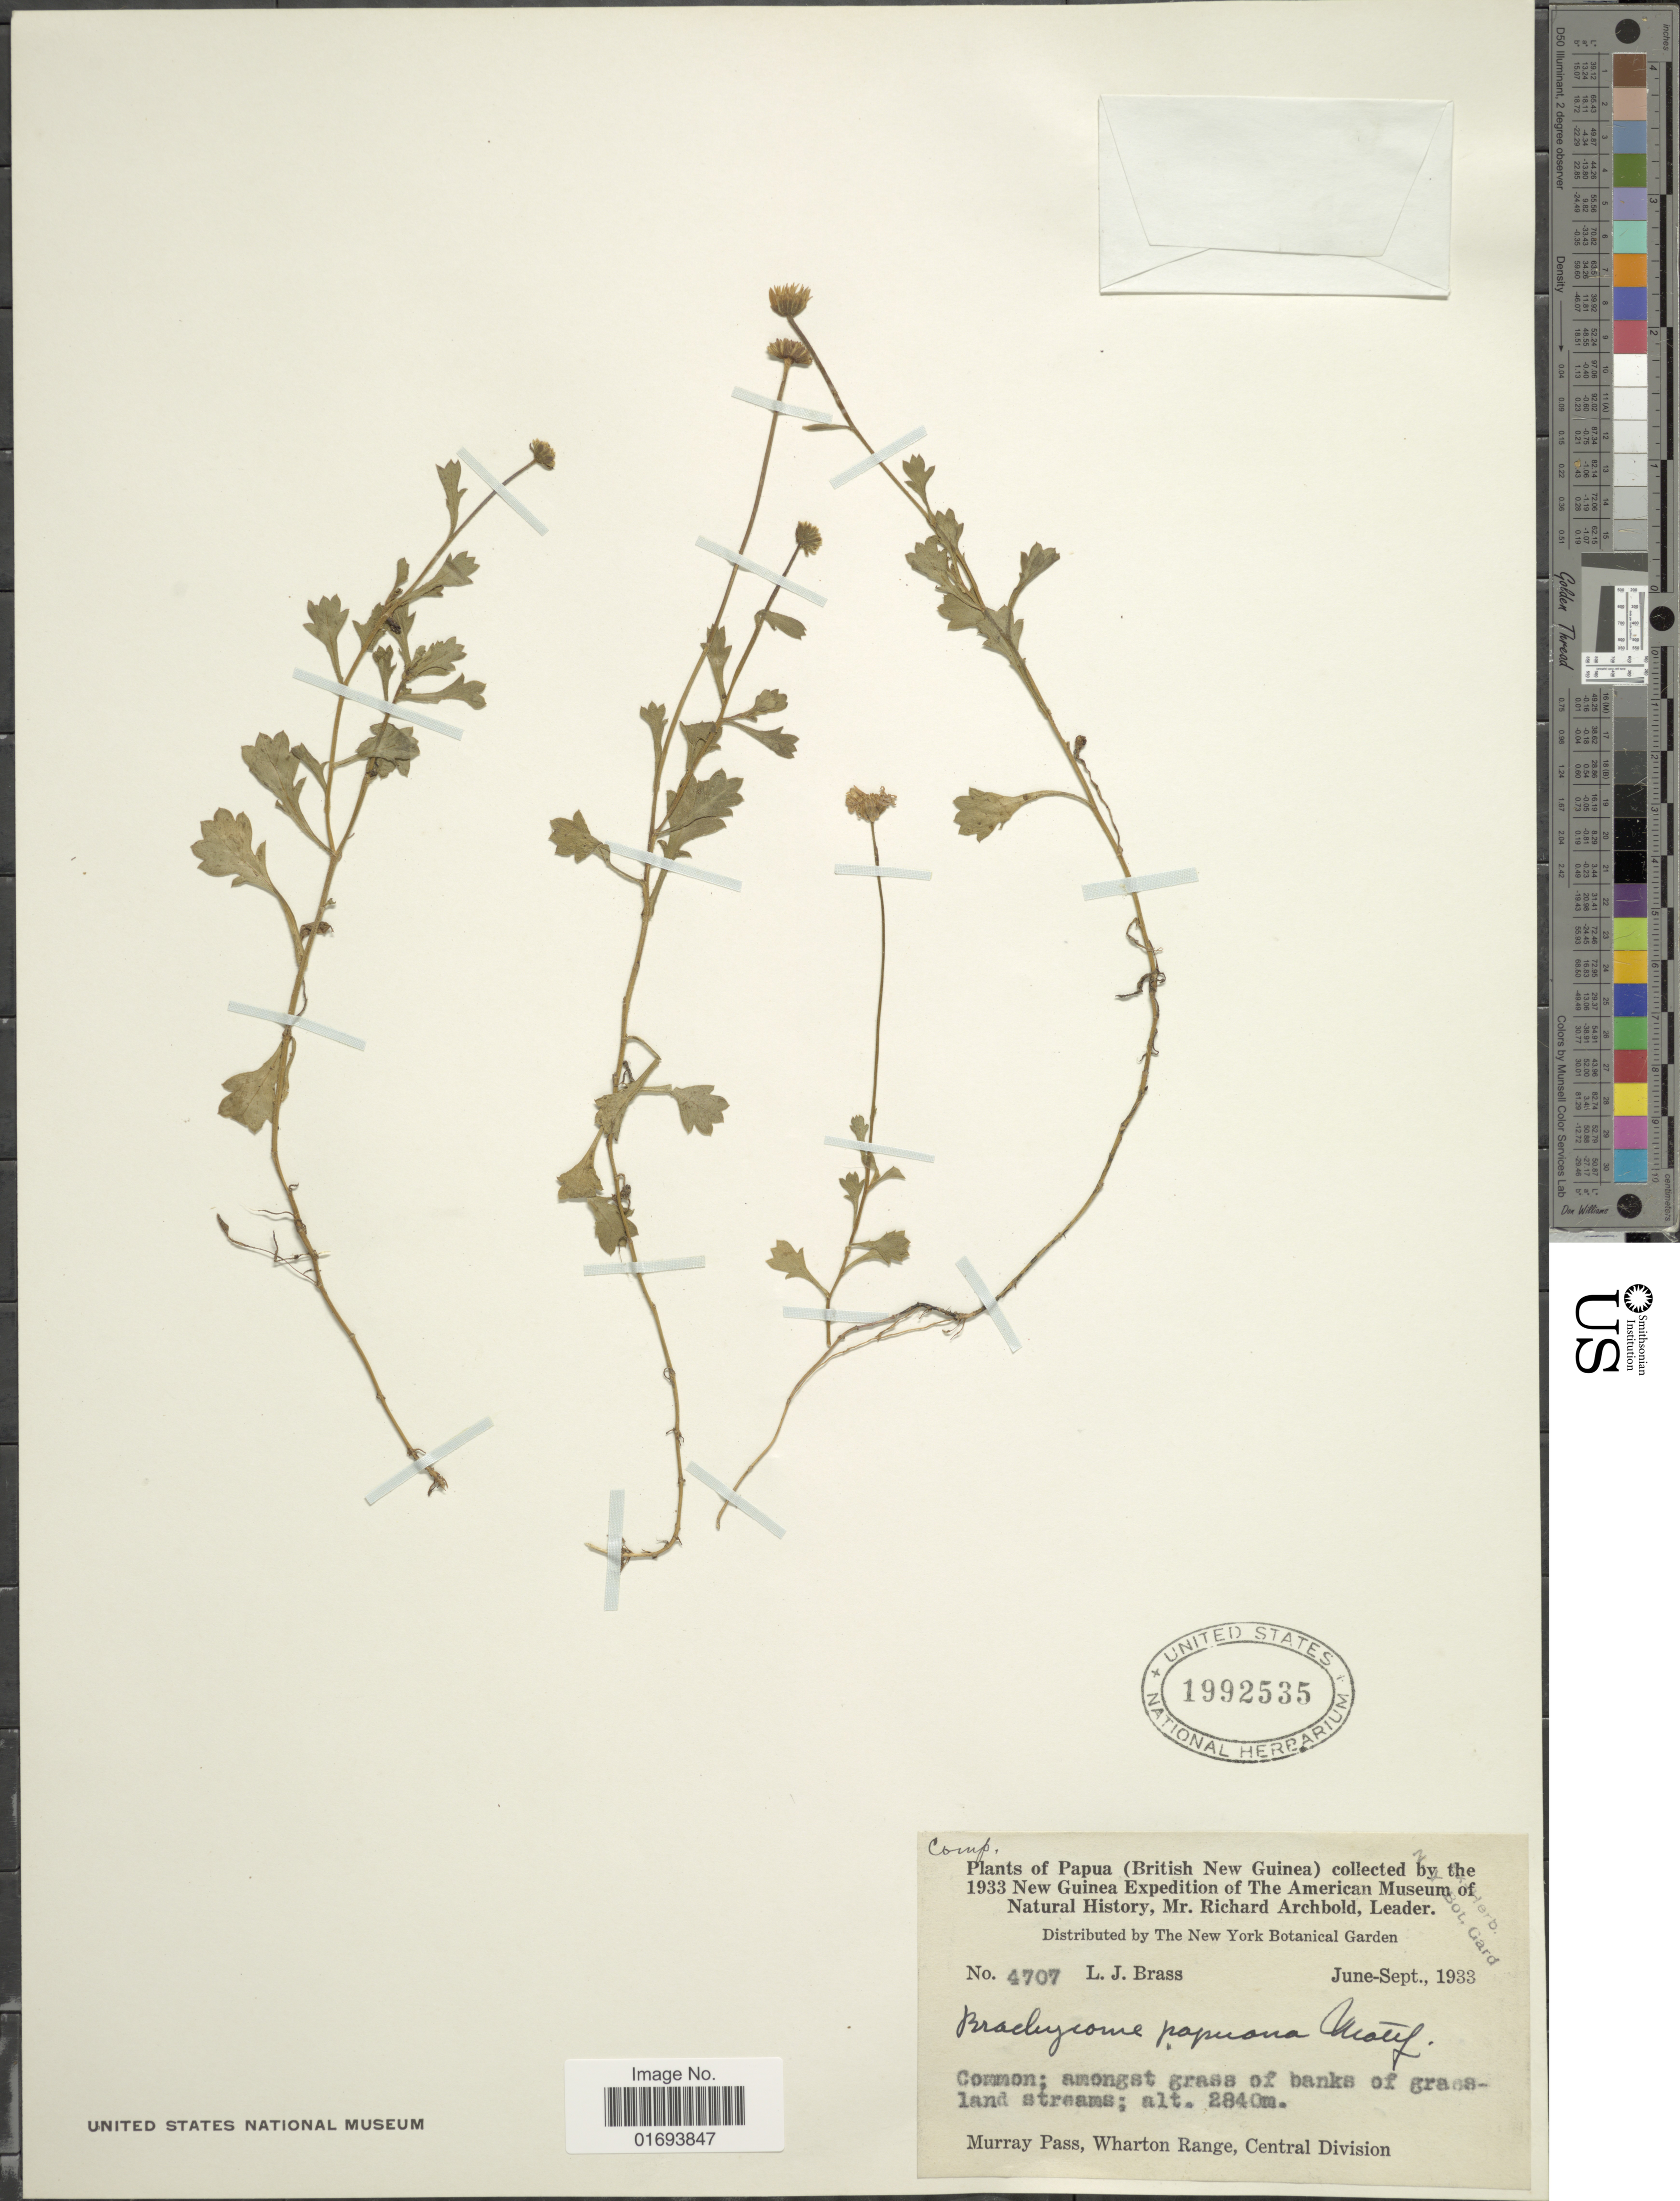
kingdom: Plantae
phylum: Tracheophyta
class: Magnoliopsida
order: Asterales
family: Asteraceae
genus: Brachyscome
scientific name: Brachyscome papuana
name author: Mattf.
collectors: L. J. Brass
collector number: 4707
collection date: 1933-06/1933-09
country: Papua New Guinea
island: New Guinea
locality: Papua (British New Guinea) amongst grass of banks of grassland streams.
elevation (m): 2840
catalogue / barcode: US 1992535